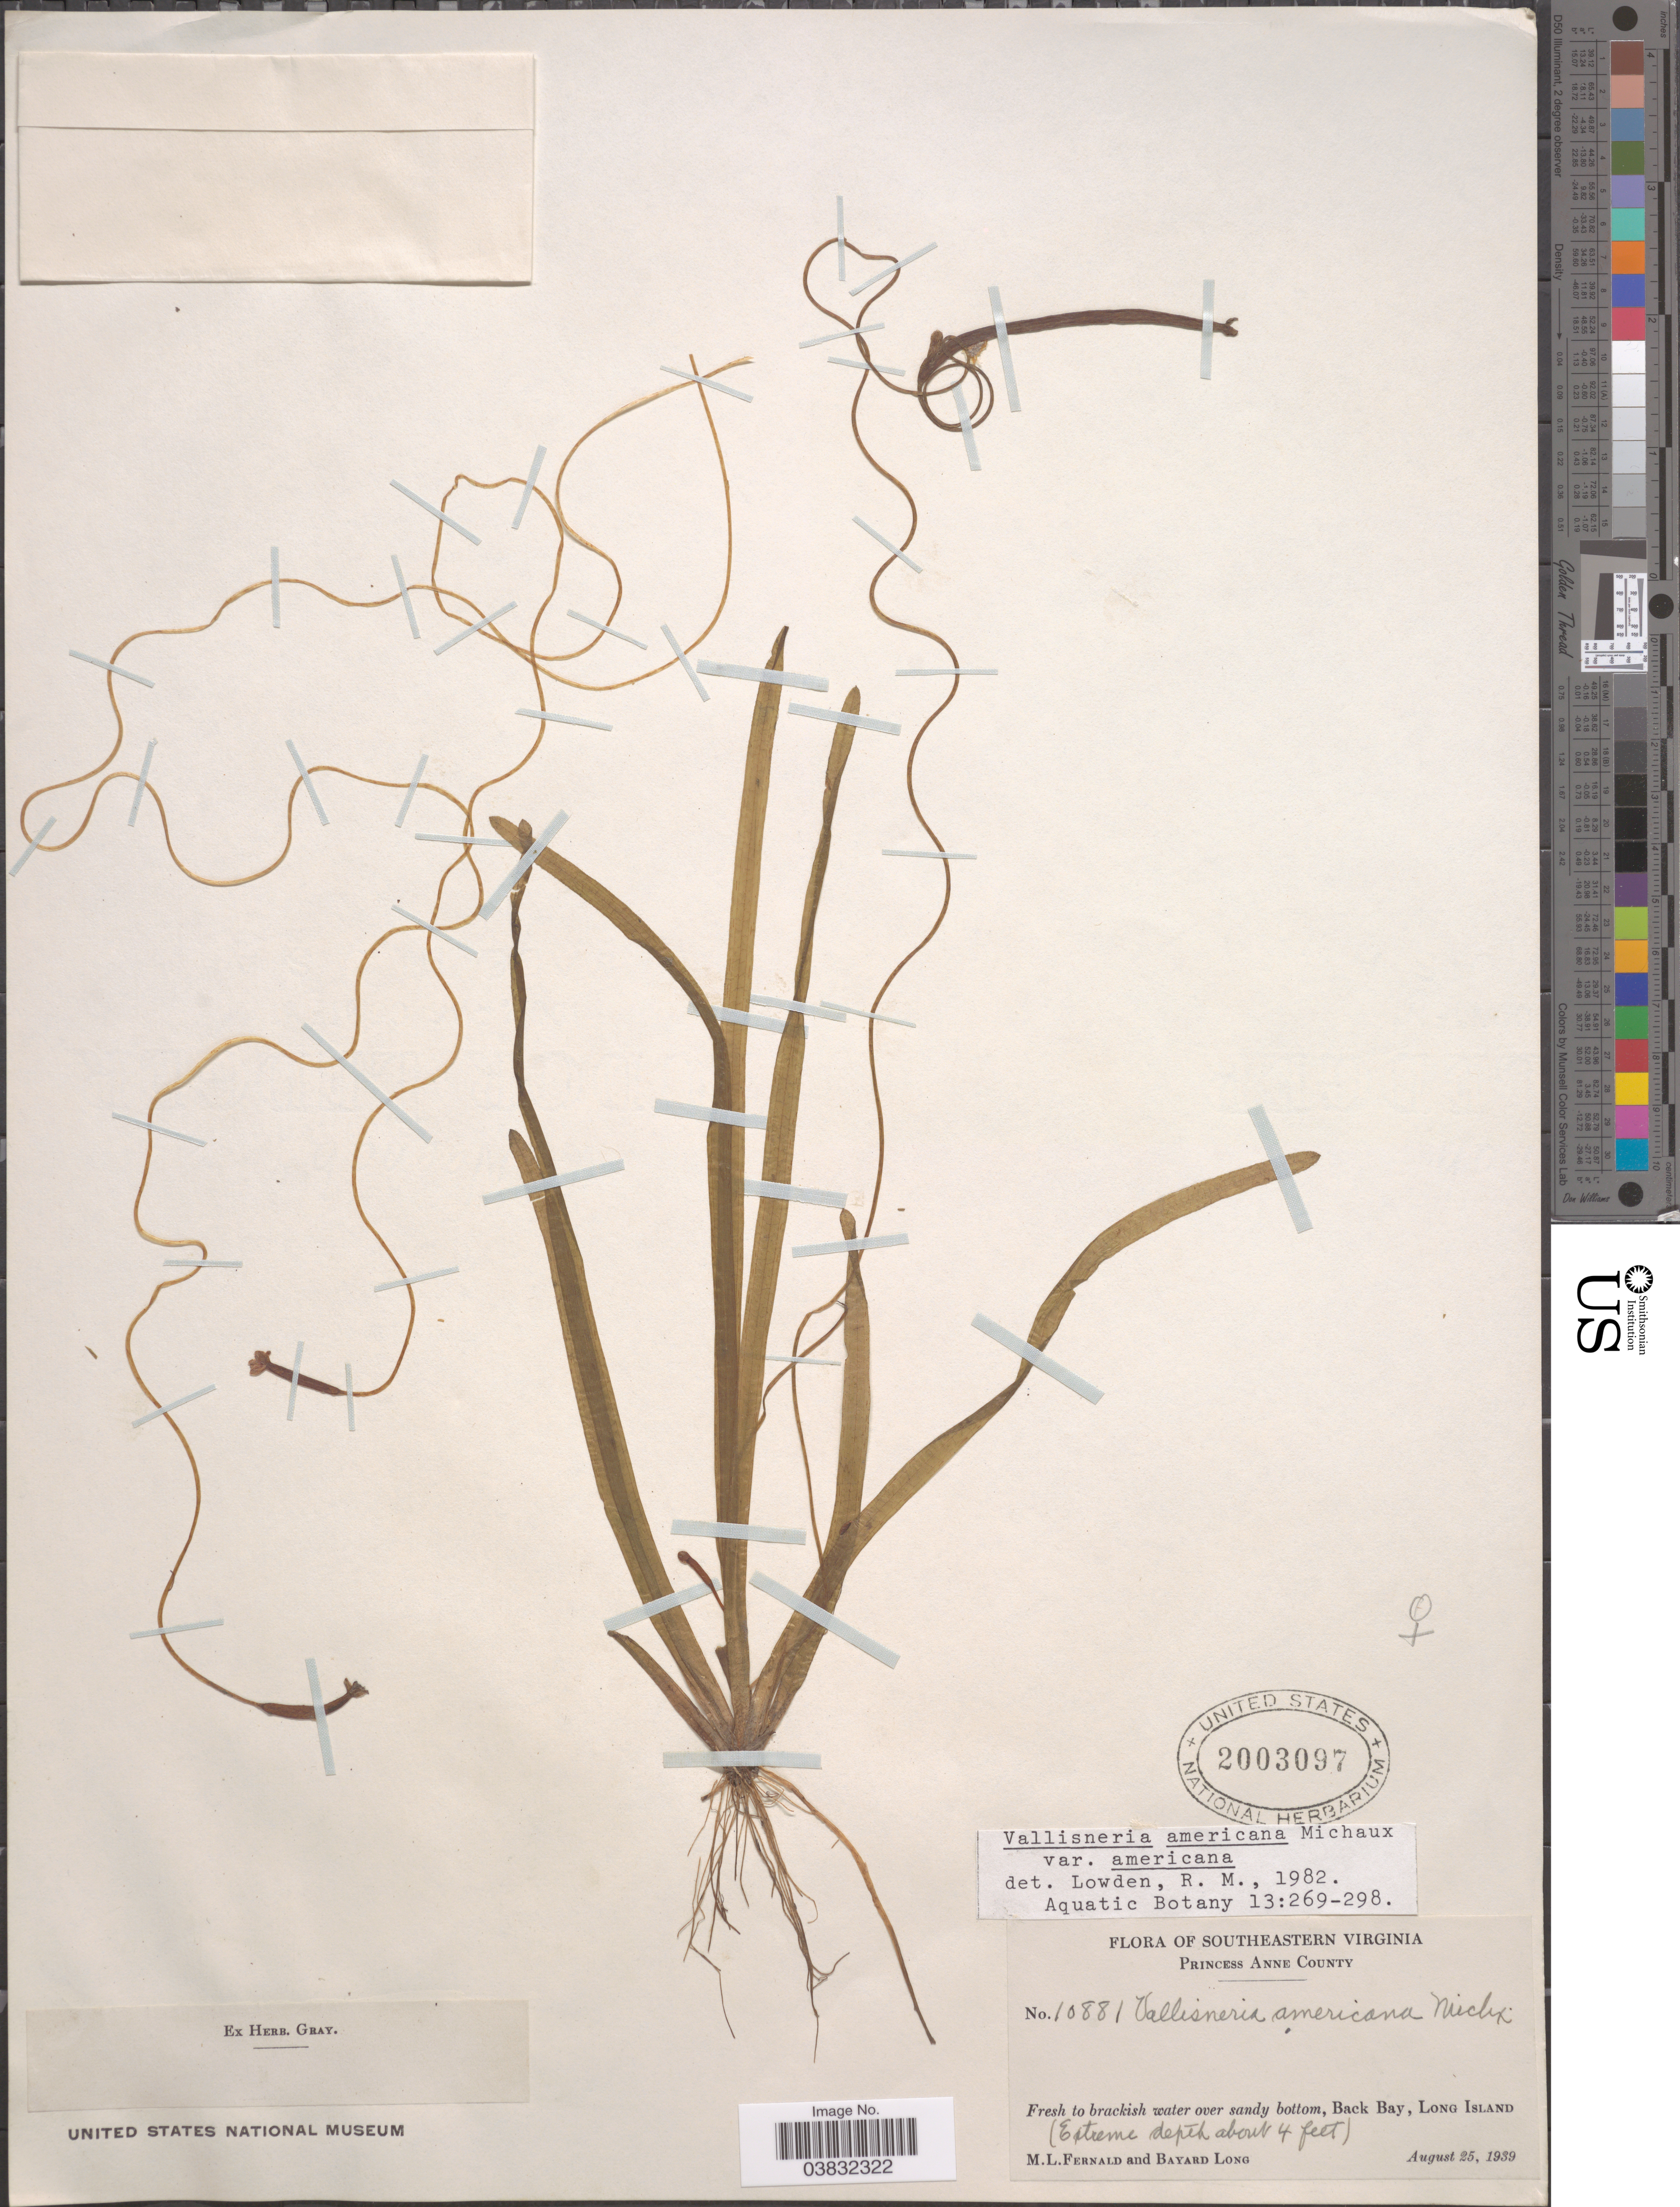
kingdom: Plantae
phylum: Tracheophyta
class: Liliopsida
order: Alismatales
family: Hydrocharitaceae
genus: Vallisneria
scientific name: Vallisneria americana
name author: Michx.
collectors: M. L. Fernald & B. Long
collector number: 10881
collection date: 1939-08-25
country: United States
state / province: Virginia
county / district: City of Virginia Beach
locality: Southeastern Virginia. Princess Anne County. Back Bay, Long Island.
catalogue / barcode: US 2003097